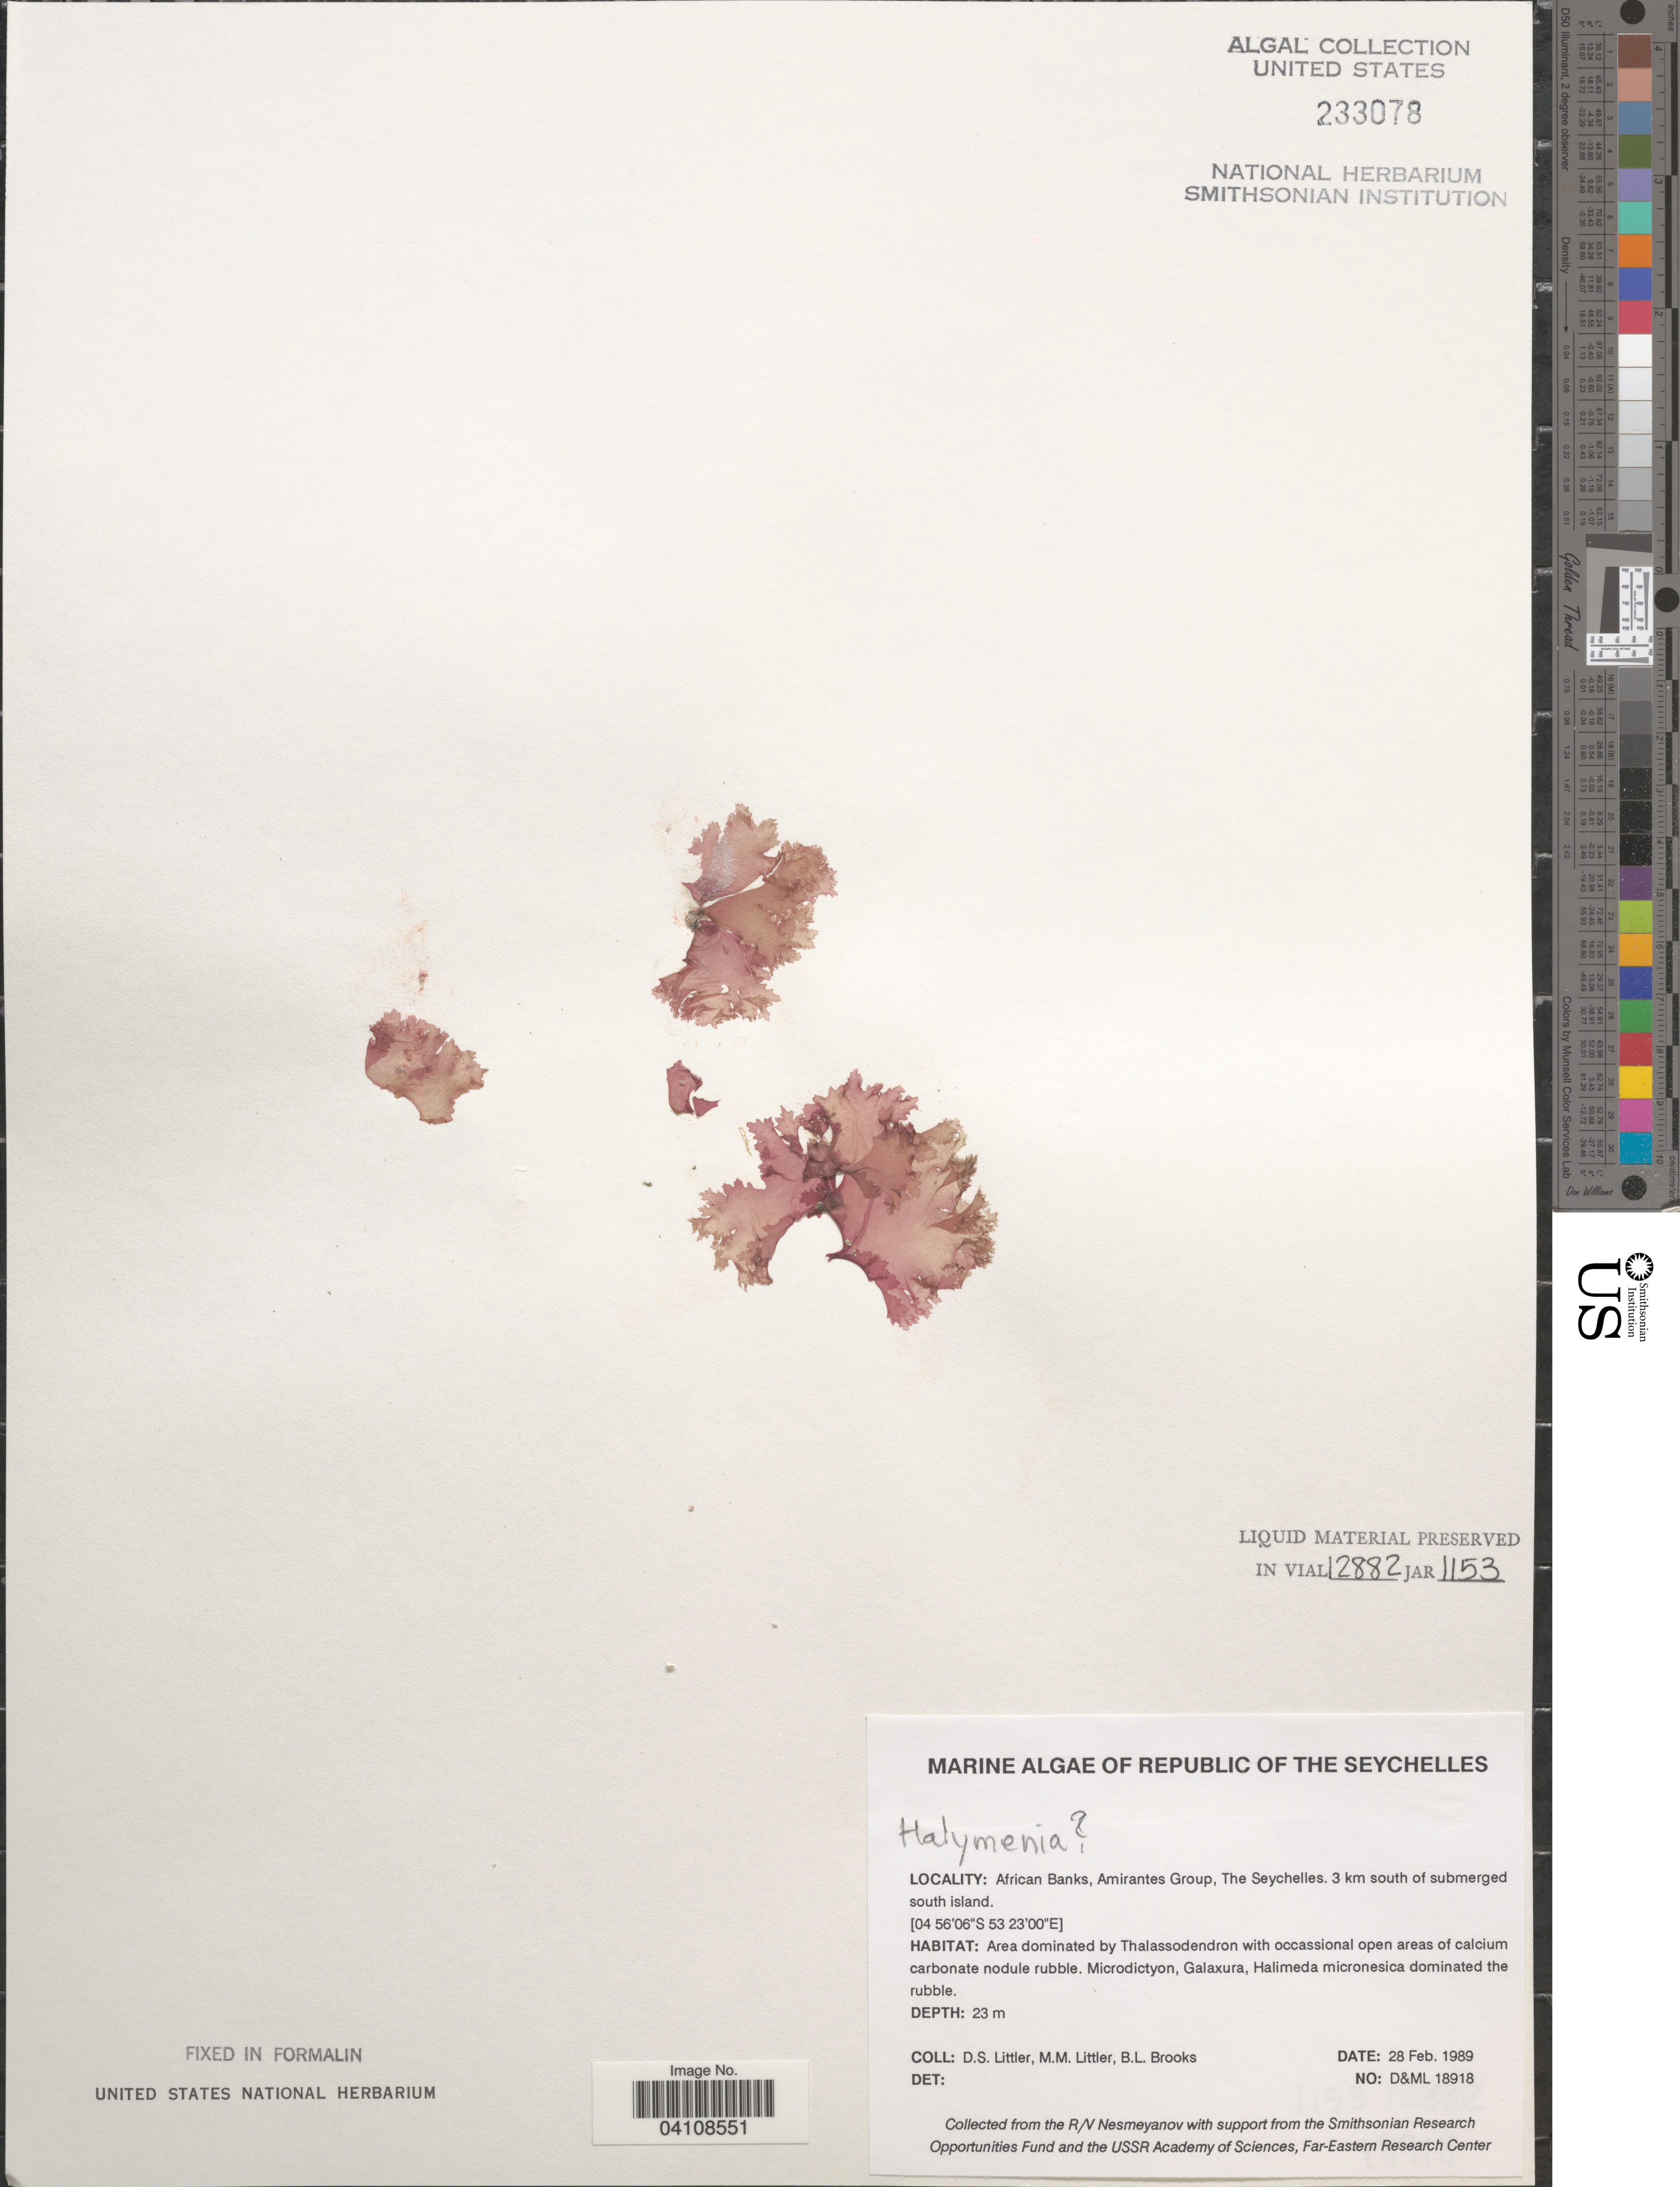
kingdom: Plantae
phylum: Rhodophyta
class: Florideophyceae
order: Halymeniales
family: Halymeniaceae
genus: Halymenia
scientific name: Halymenia sp.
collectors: D. S. Littler & B. Brooks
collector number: D&ML18918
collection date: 1989-02-28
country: Seychelles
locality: Republic of The Seychelles. African Banks, Amirantes Group. 3 km south of submerged south island.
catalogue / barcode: US 233078